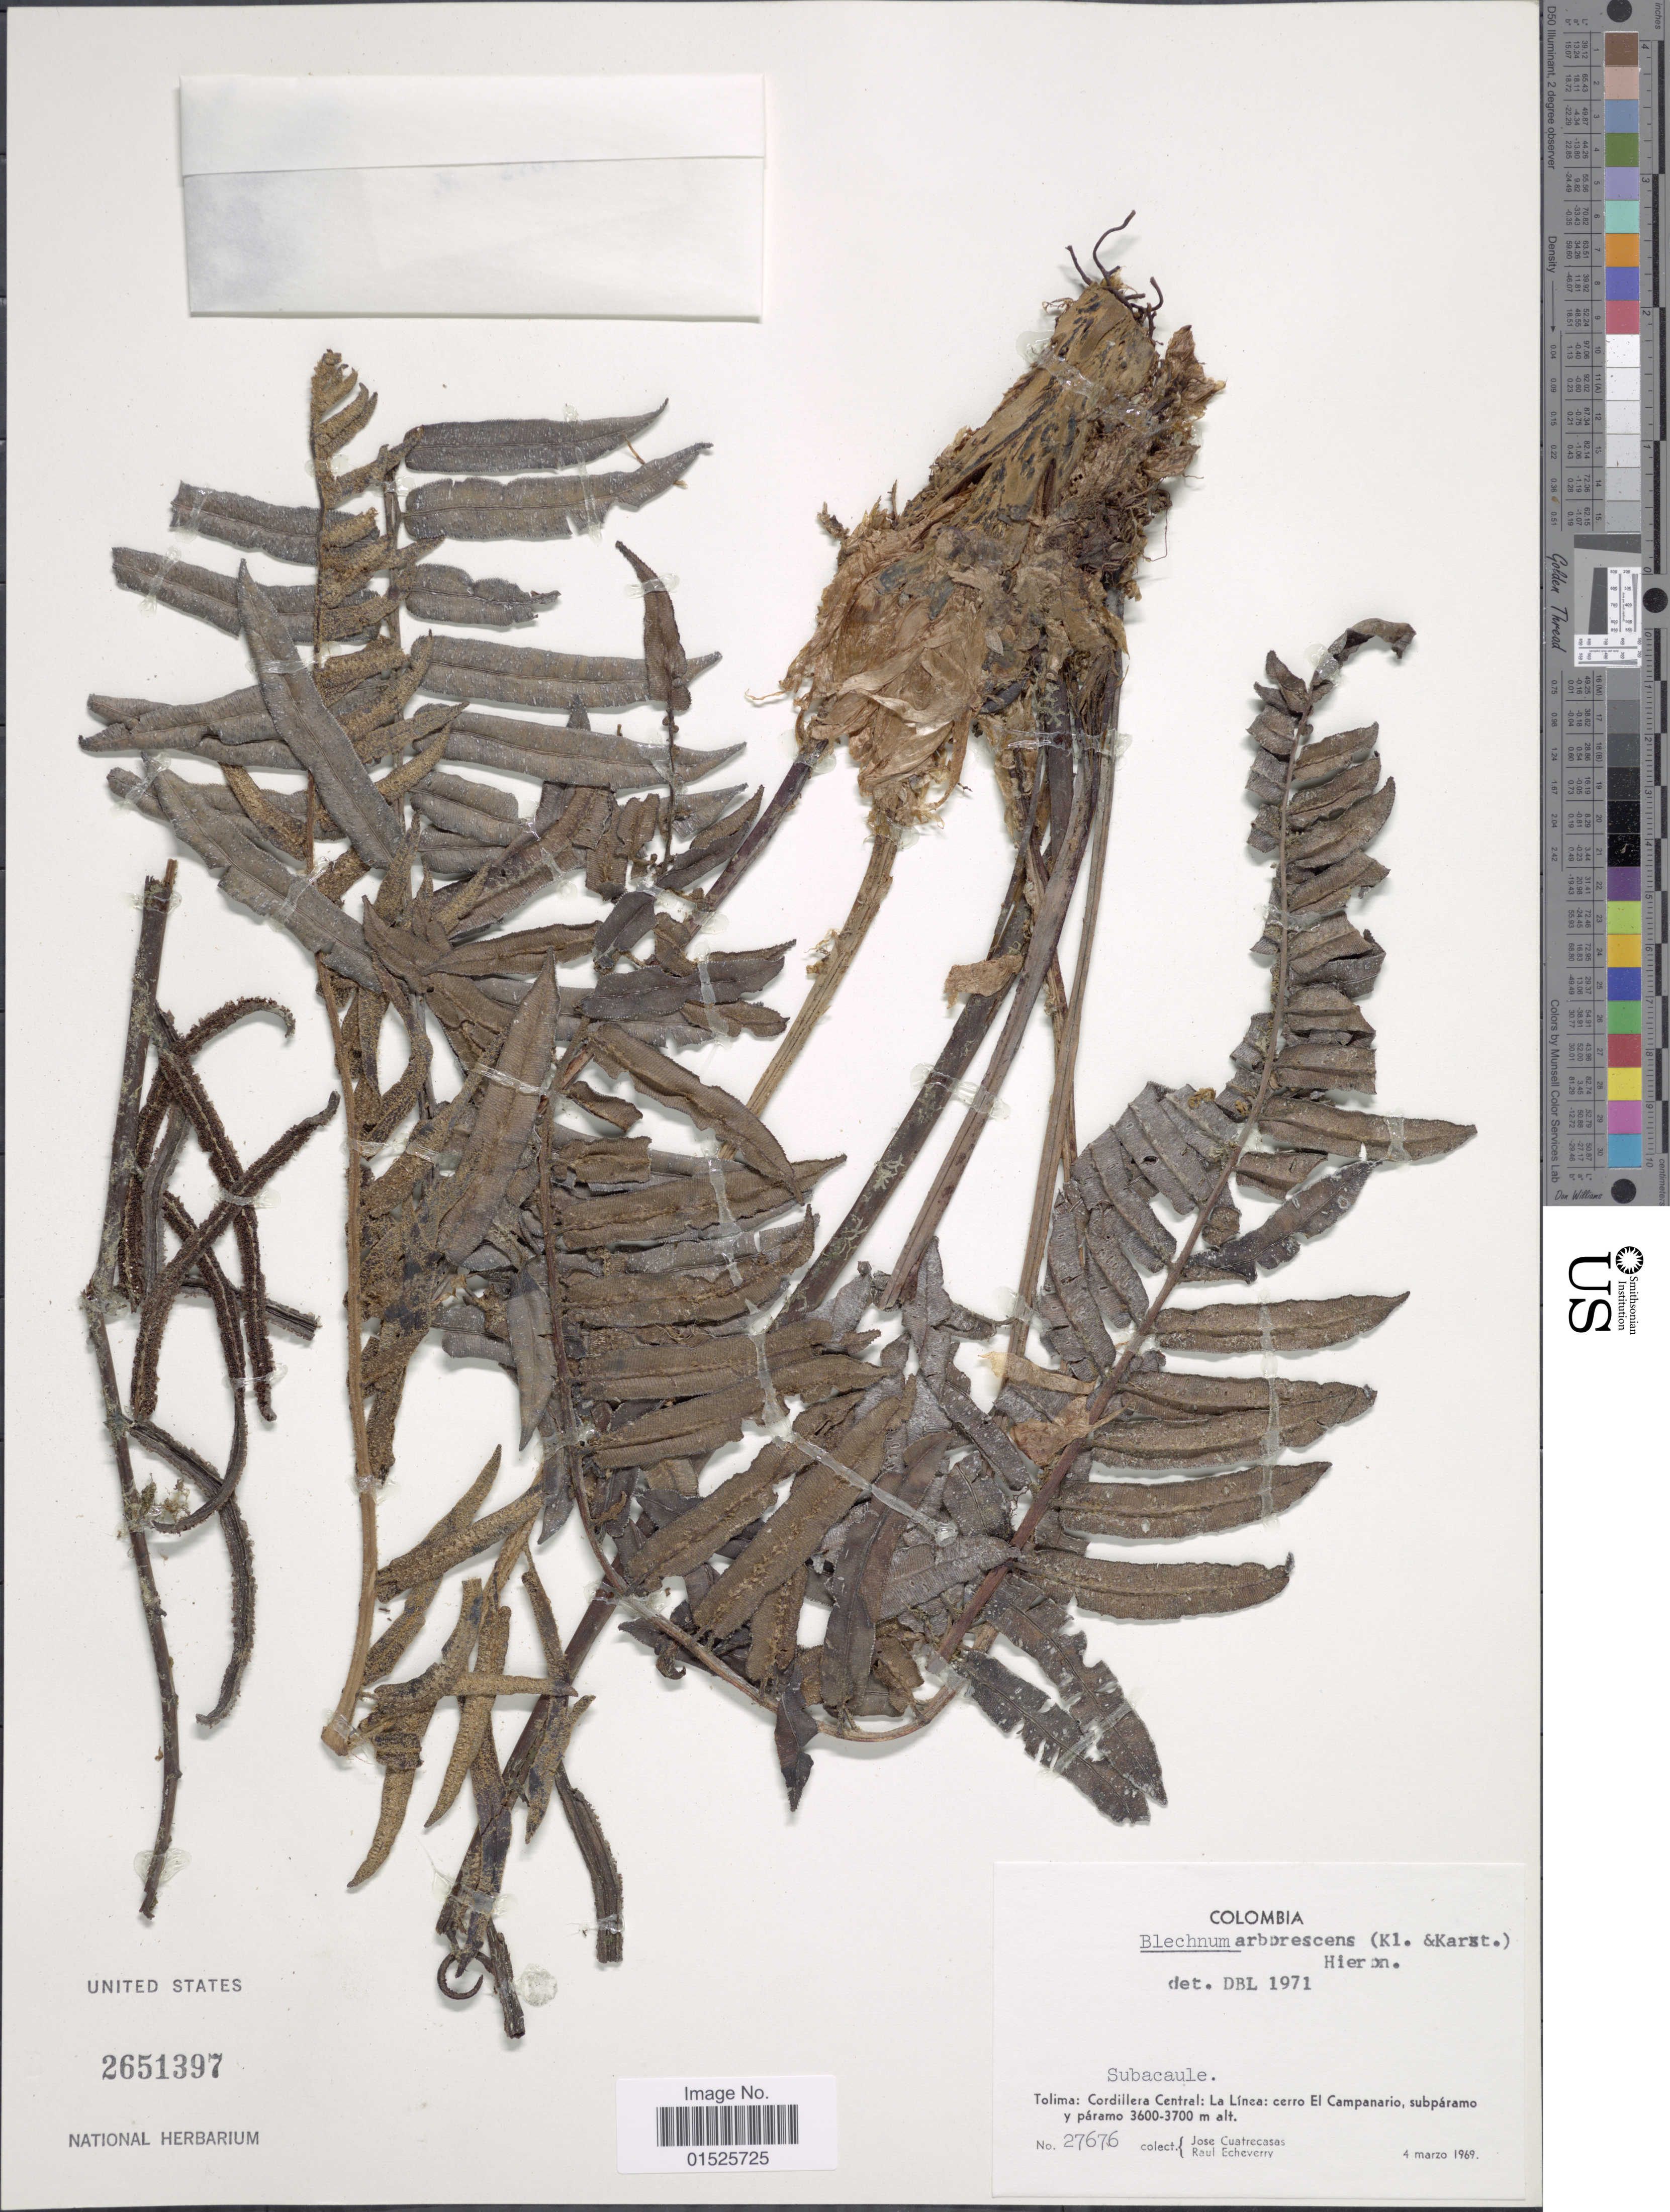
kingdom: Plantae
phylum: Tracheophyta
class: Polypodiopsida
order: Polypodiales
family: Blechnaceae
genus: Blechnum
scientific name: Blechnum cordatum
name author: (Desv.) Hieron.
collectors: J. Cuatrecasas & R. Echeverry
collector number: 27676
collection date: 1969-03-05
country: Colombia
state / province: Tolima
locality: Cordillera Central: La Línea: cerro El Campanario, subpáramo y páramo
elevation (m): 3600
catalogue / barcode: US 2651397